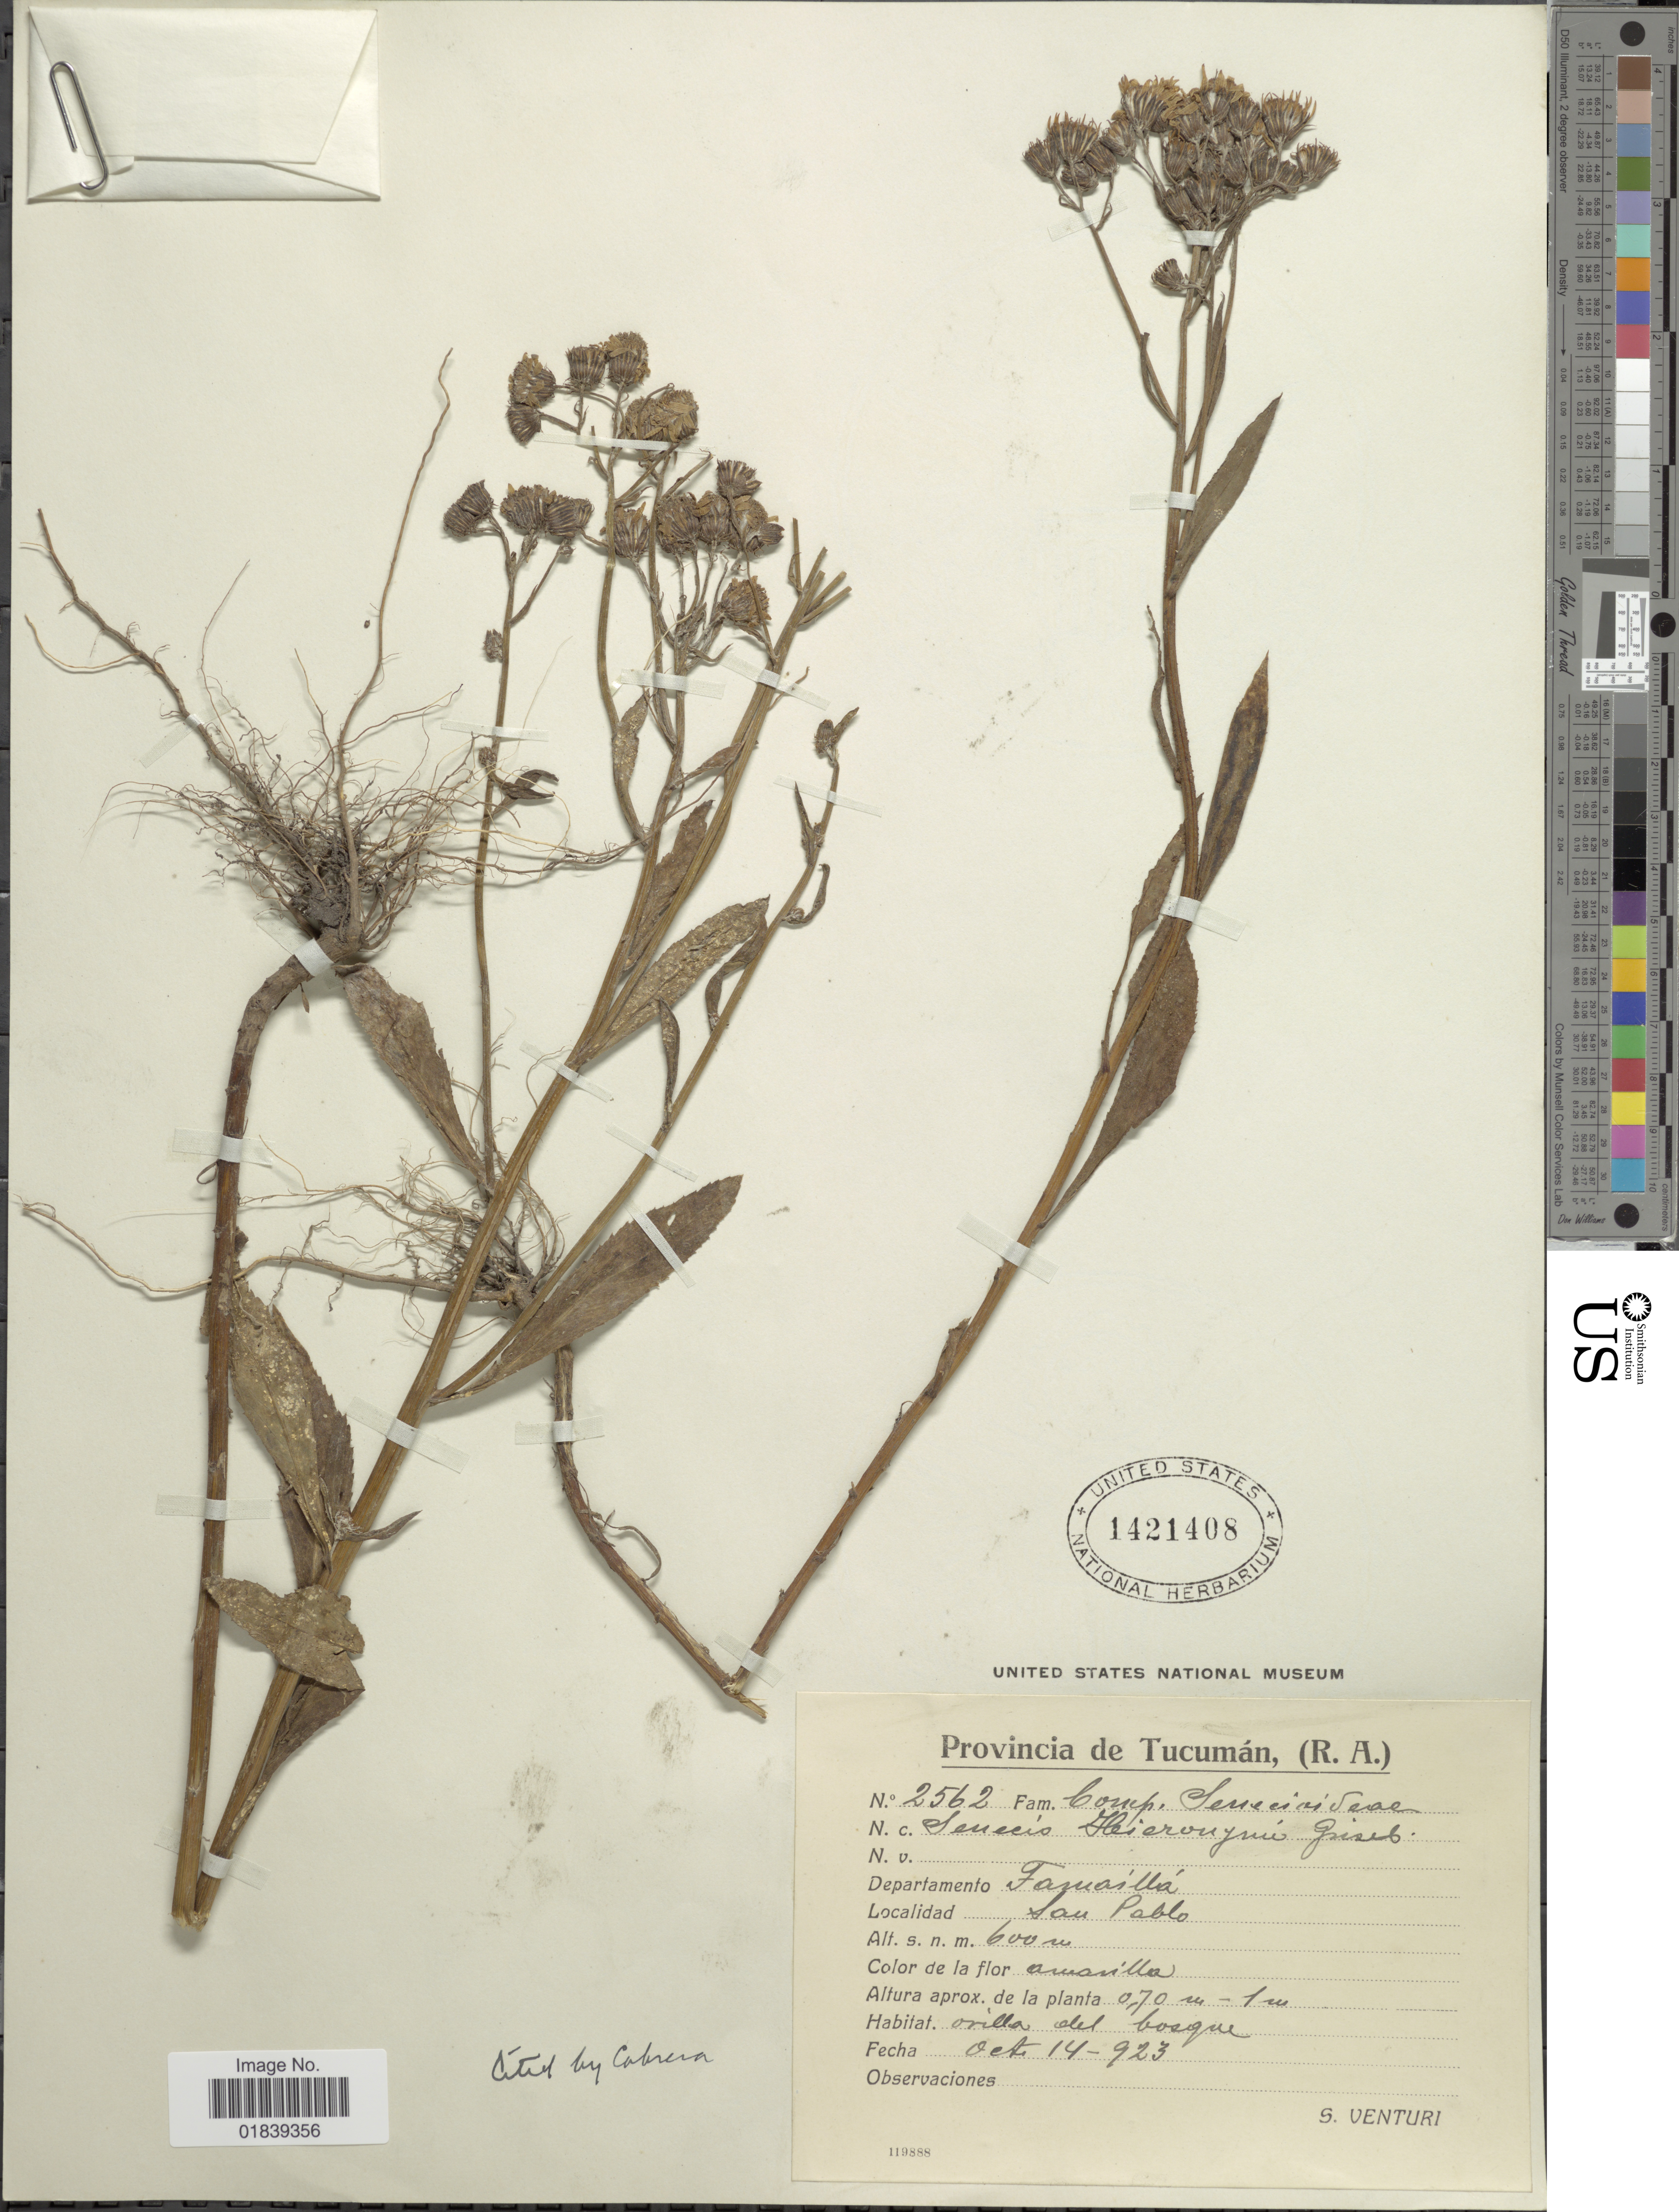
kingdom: Plantae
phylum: Tracheophyta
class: Magnoliopsida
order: Asterales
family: Asteraceae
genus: Senecio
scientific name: Senecio hieronymi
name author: Griseb.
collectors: S. Venturi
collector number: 2562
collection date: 1923-10-14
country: Argentina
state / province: Tucumán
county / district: Famailla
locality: San Pablo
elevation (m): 600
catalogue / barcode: US 1421408